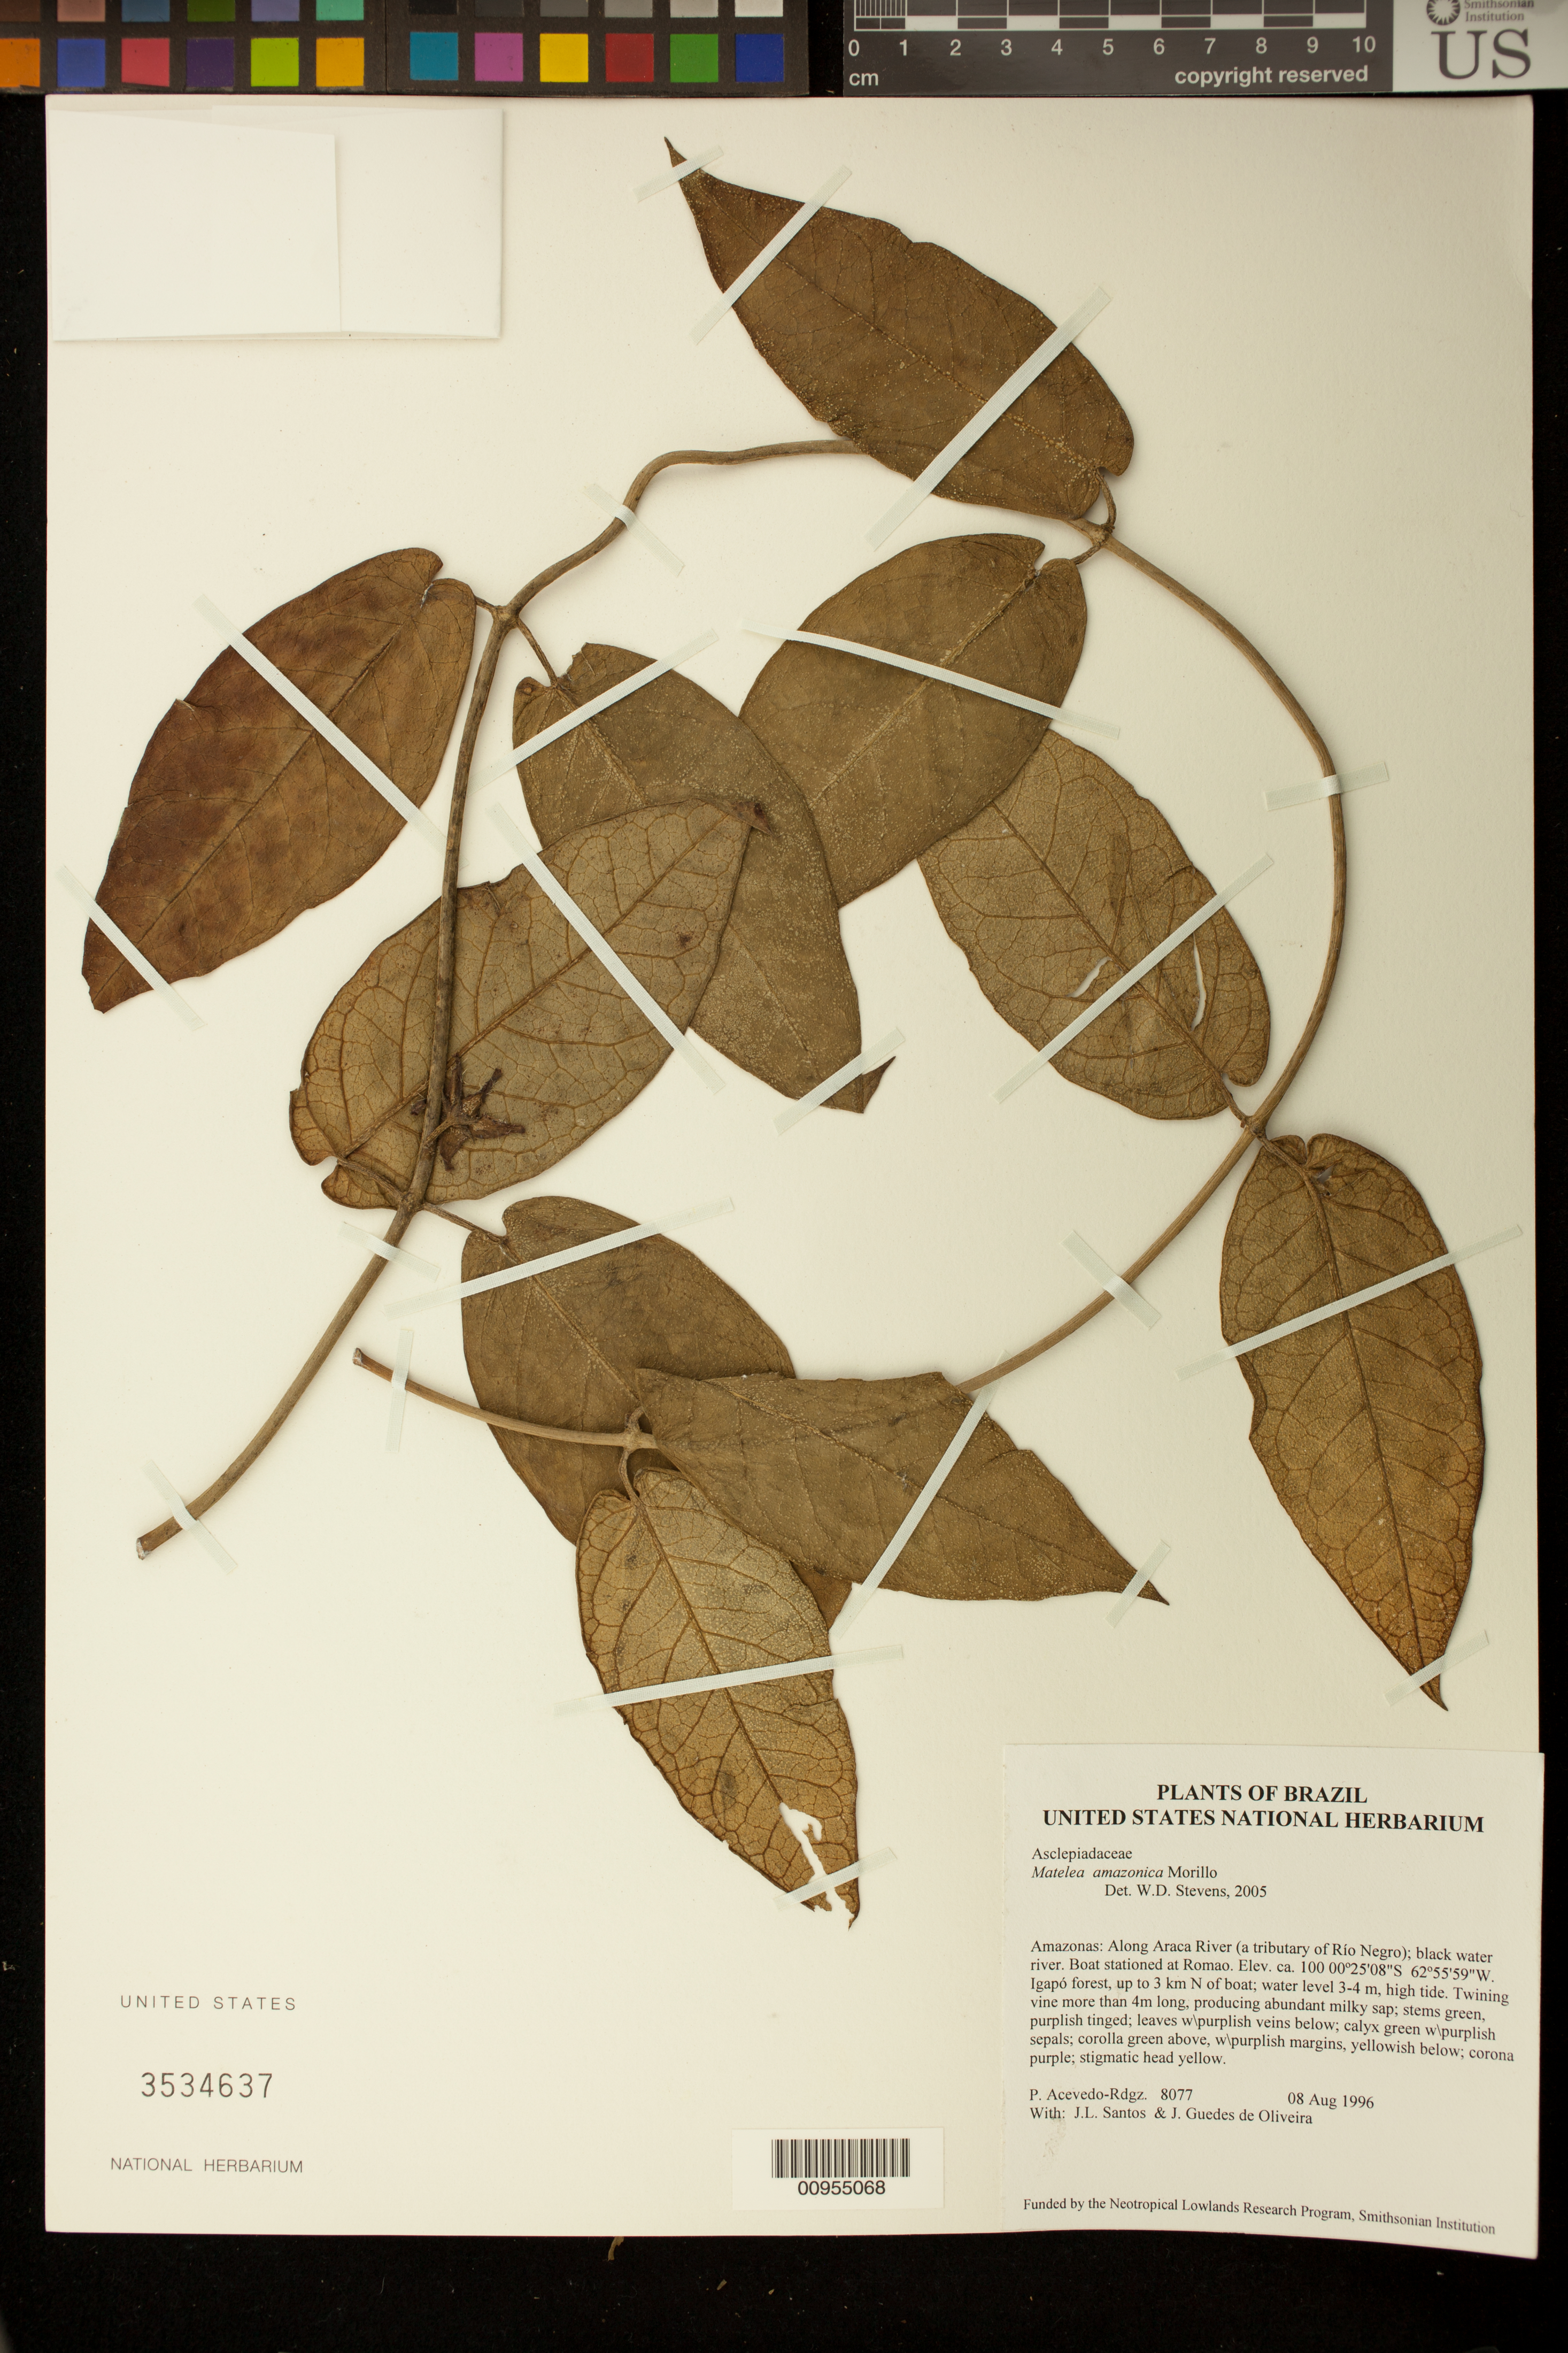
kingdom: Plantae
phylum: Tracheophyta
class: Magnoliopsida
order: Gentianales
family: Apocynaceae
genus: Matelea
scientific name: Matelea amazonica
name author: Morillo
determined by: Stevens, W. Douglas, Missouri Botanical Garden (MO)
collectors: P. Acevedo-Rodr., J. L. Santos & J. Guedes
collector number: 8077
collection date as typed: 08 Aug 1996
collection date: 1996-08-08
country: Brazil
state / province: Amazonas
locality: Amazonas: Along Araca River (a tributary of Río Negro); black water river. Boat stationed at Romao.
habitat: Igapó forest, up to 3 km N of boat; water level 3-4 m, high tide.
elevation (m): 100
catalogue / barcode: US 3534637